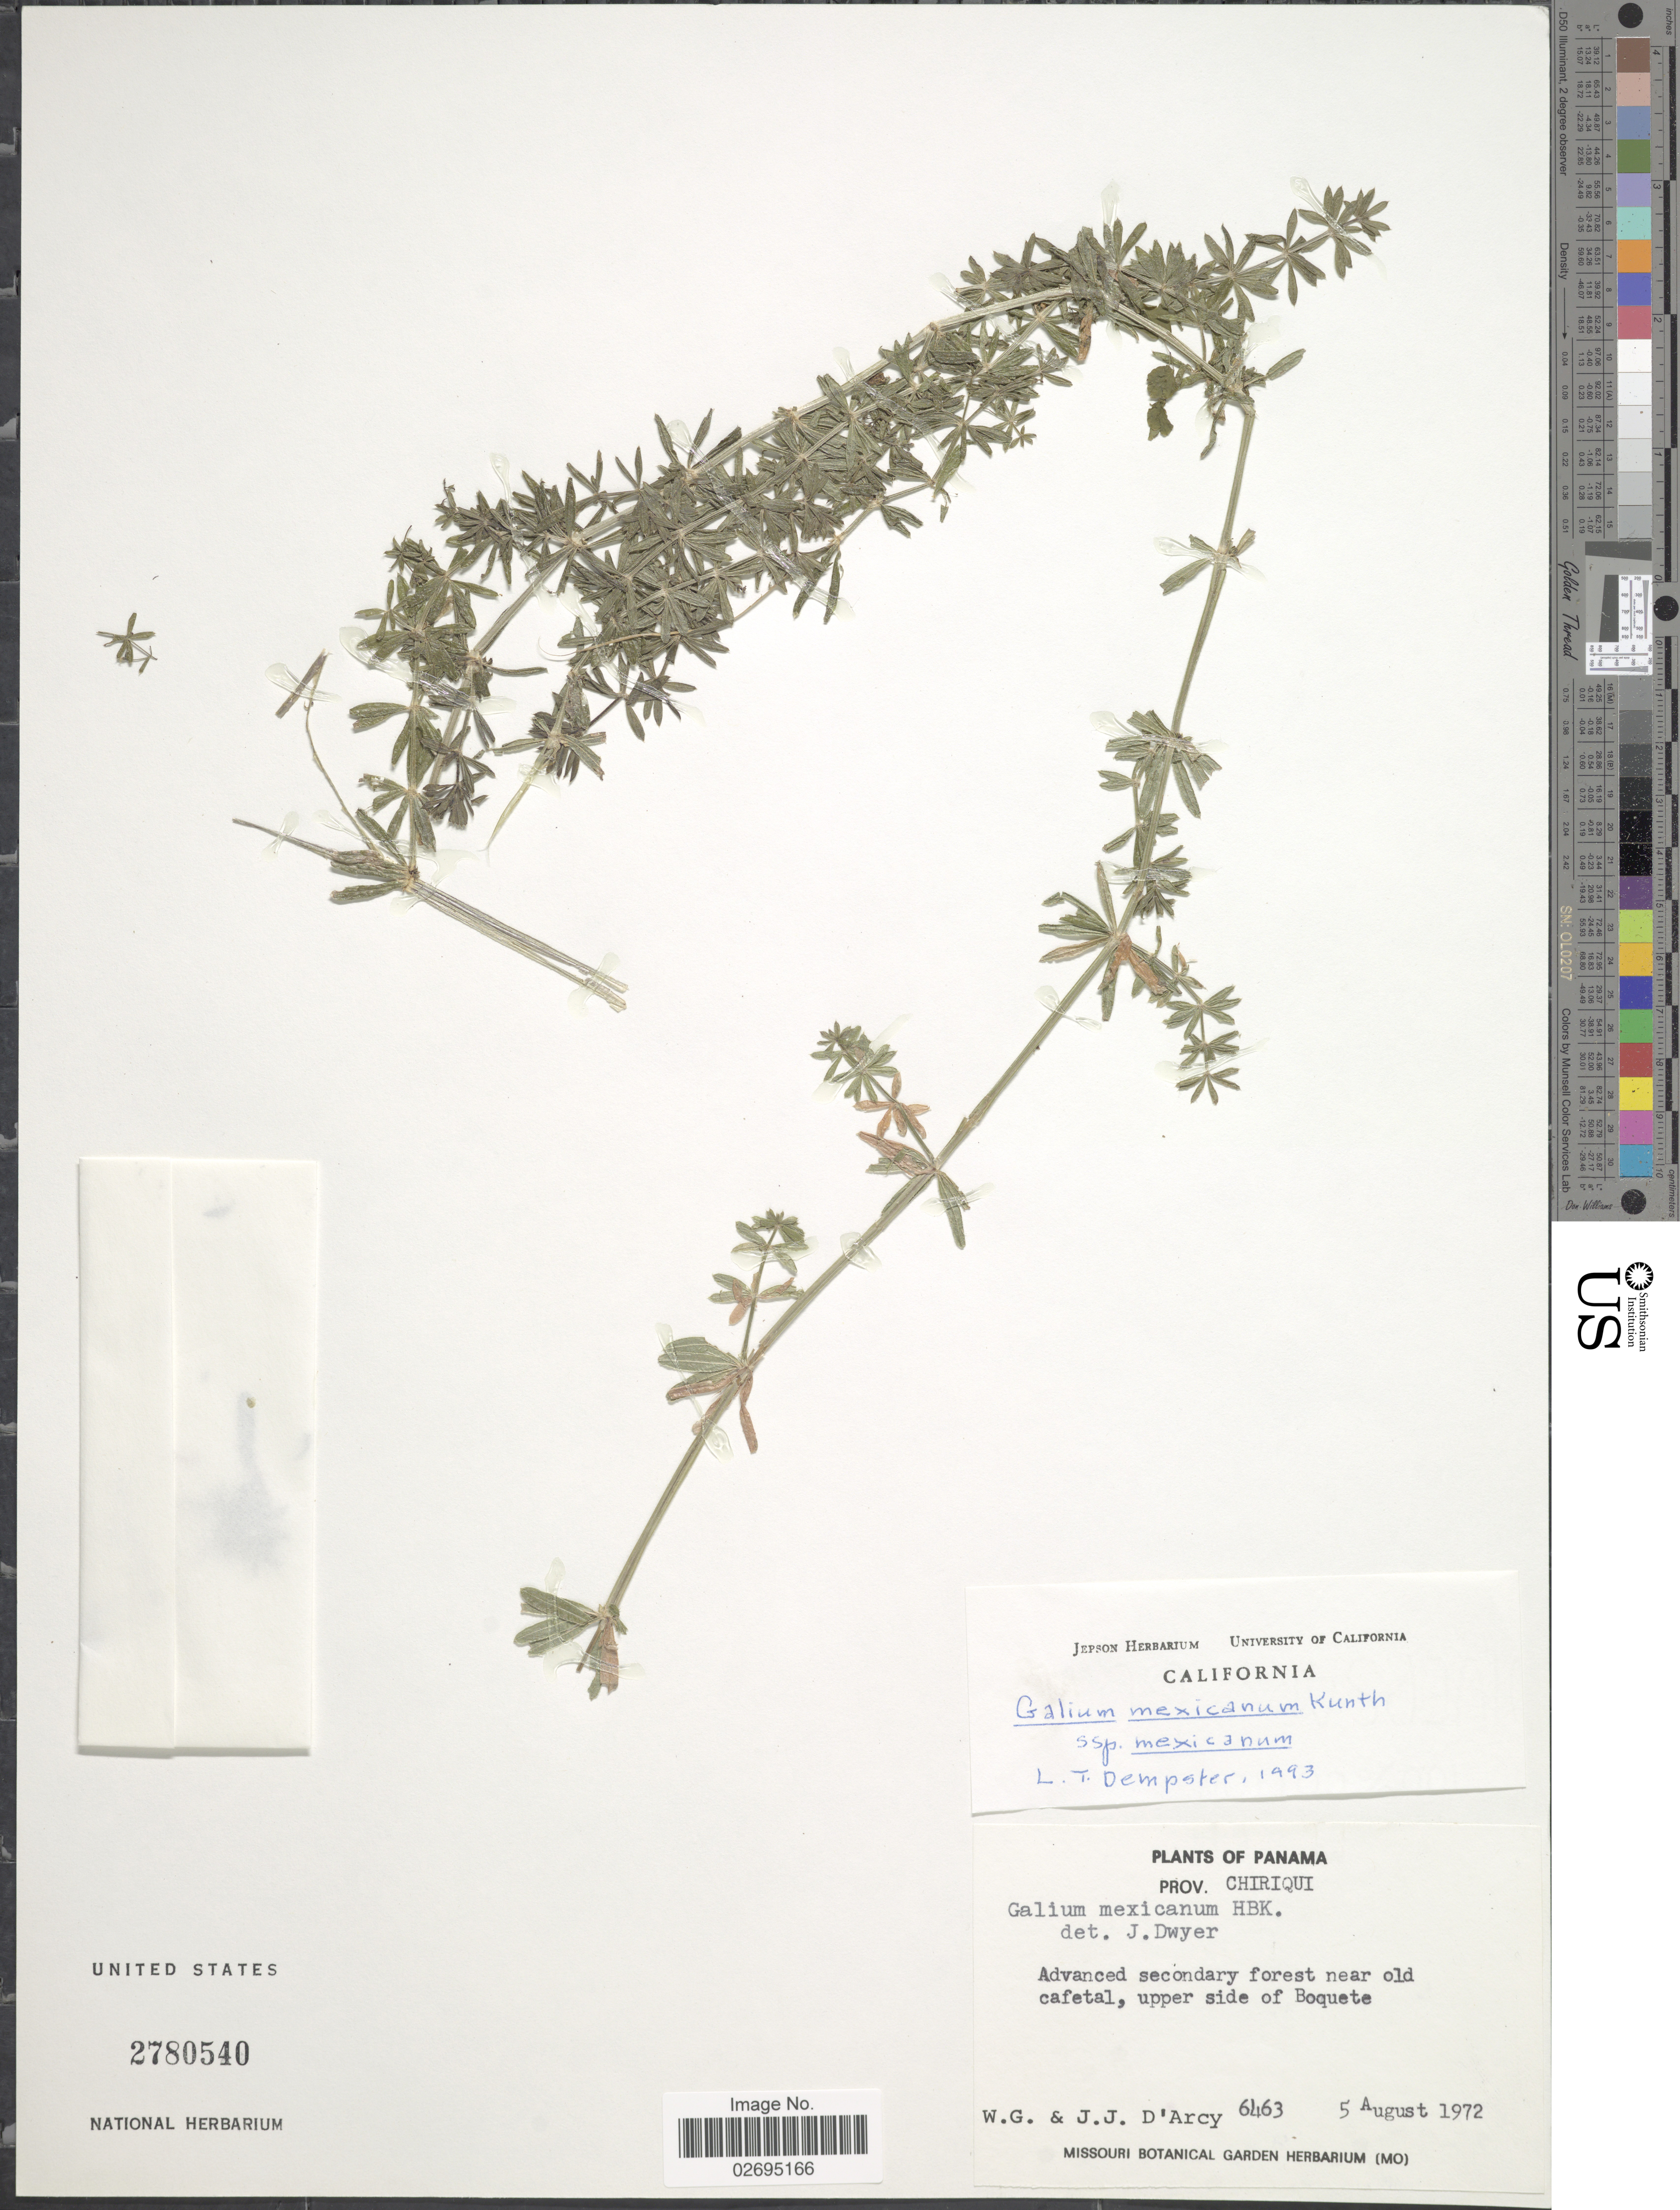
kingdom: Plantae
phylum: Tracheophyta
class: Magnoliopsida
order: Gentianales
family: Rubiaceae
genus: Galium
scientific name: Galium mexicanum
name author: Kunth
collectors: W. G. D'Arcy & J. D'Arcy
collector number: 6463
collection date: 1972-08-05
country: Panama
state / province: Chiriqui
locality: Near old cafetal, upper side of Boquete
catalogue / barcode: US 2780540